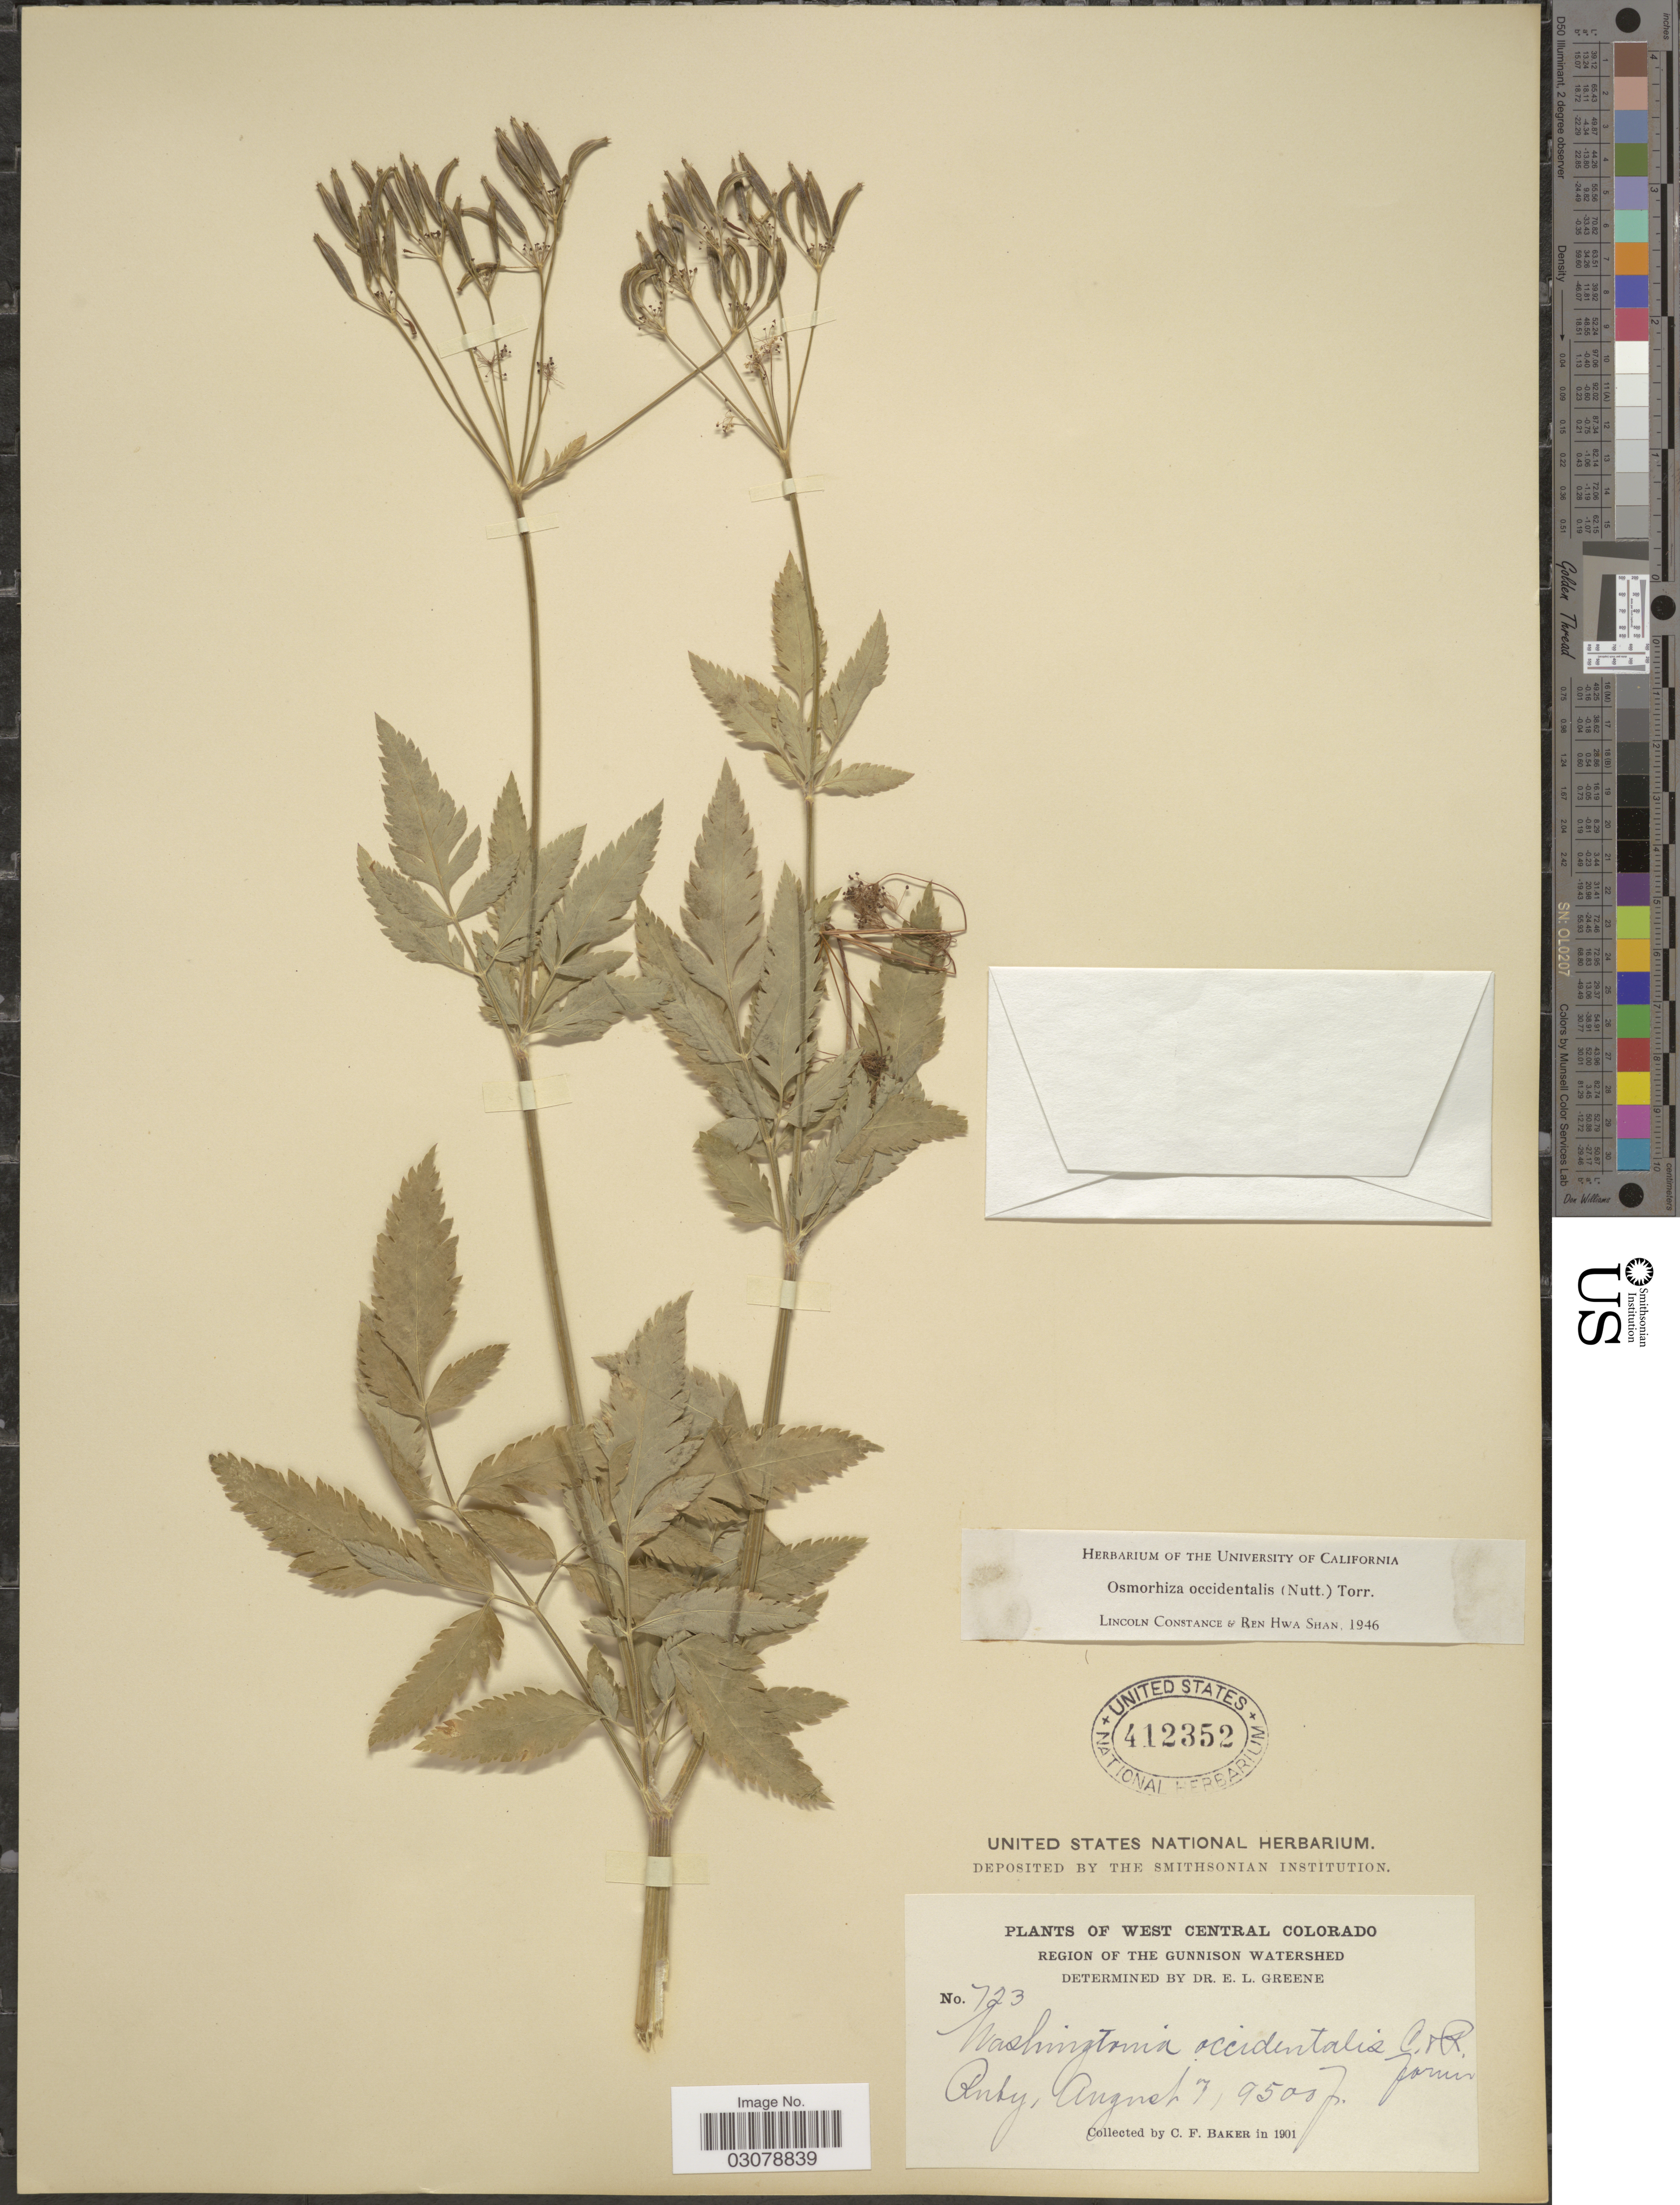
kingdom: Plantae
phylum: Tracheophyta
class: Magnoliopsida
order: Apiales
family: Apiaceae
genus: Osmorhiza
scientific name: Osmorhiza occidentalis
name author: (Nutt.) Torr.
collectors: C. F. Baker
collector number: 723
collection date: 1901-08-07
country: United States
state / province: Colorado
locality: West Central Colorado, Region of The Gunnison Watershed, Anby.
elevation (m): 2896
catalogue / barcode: US 412352